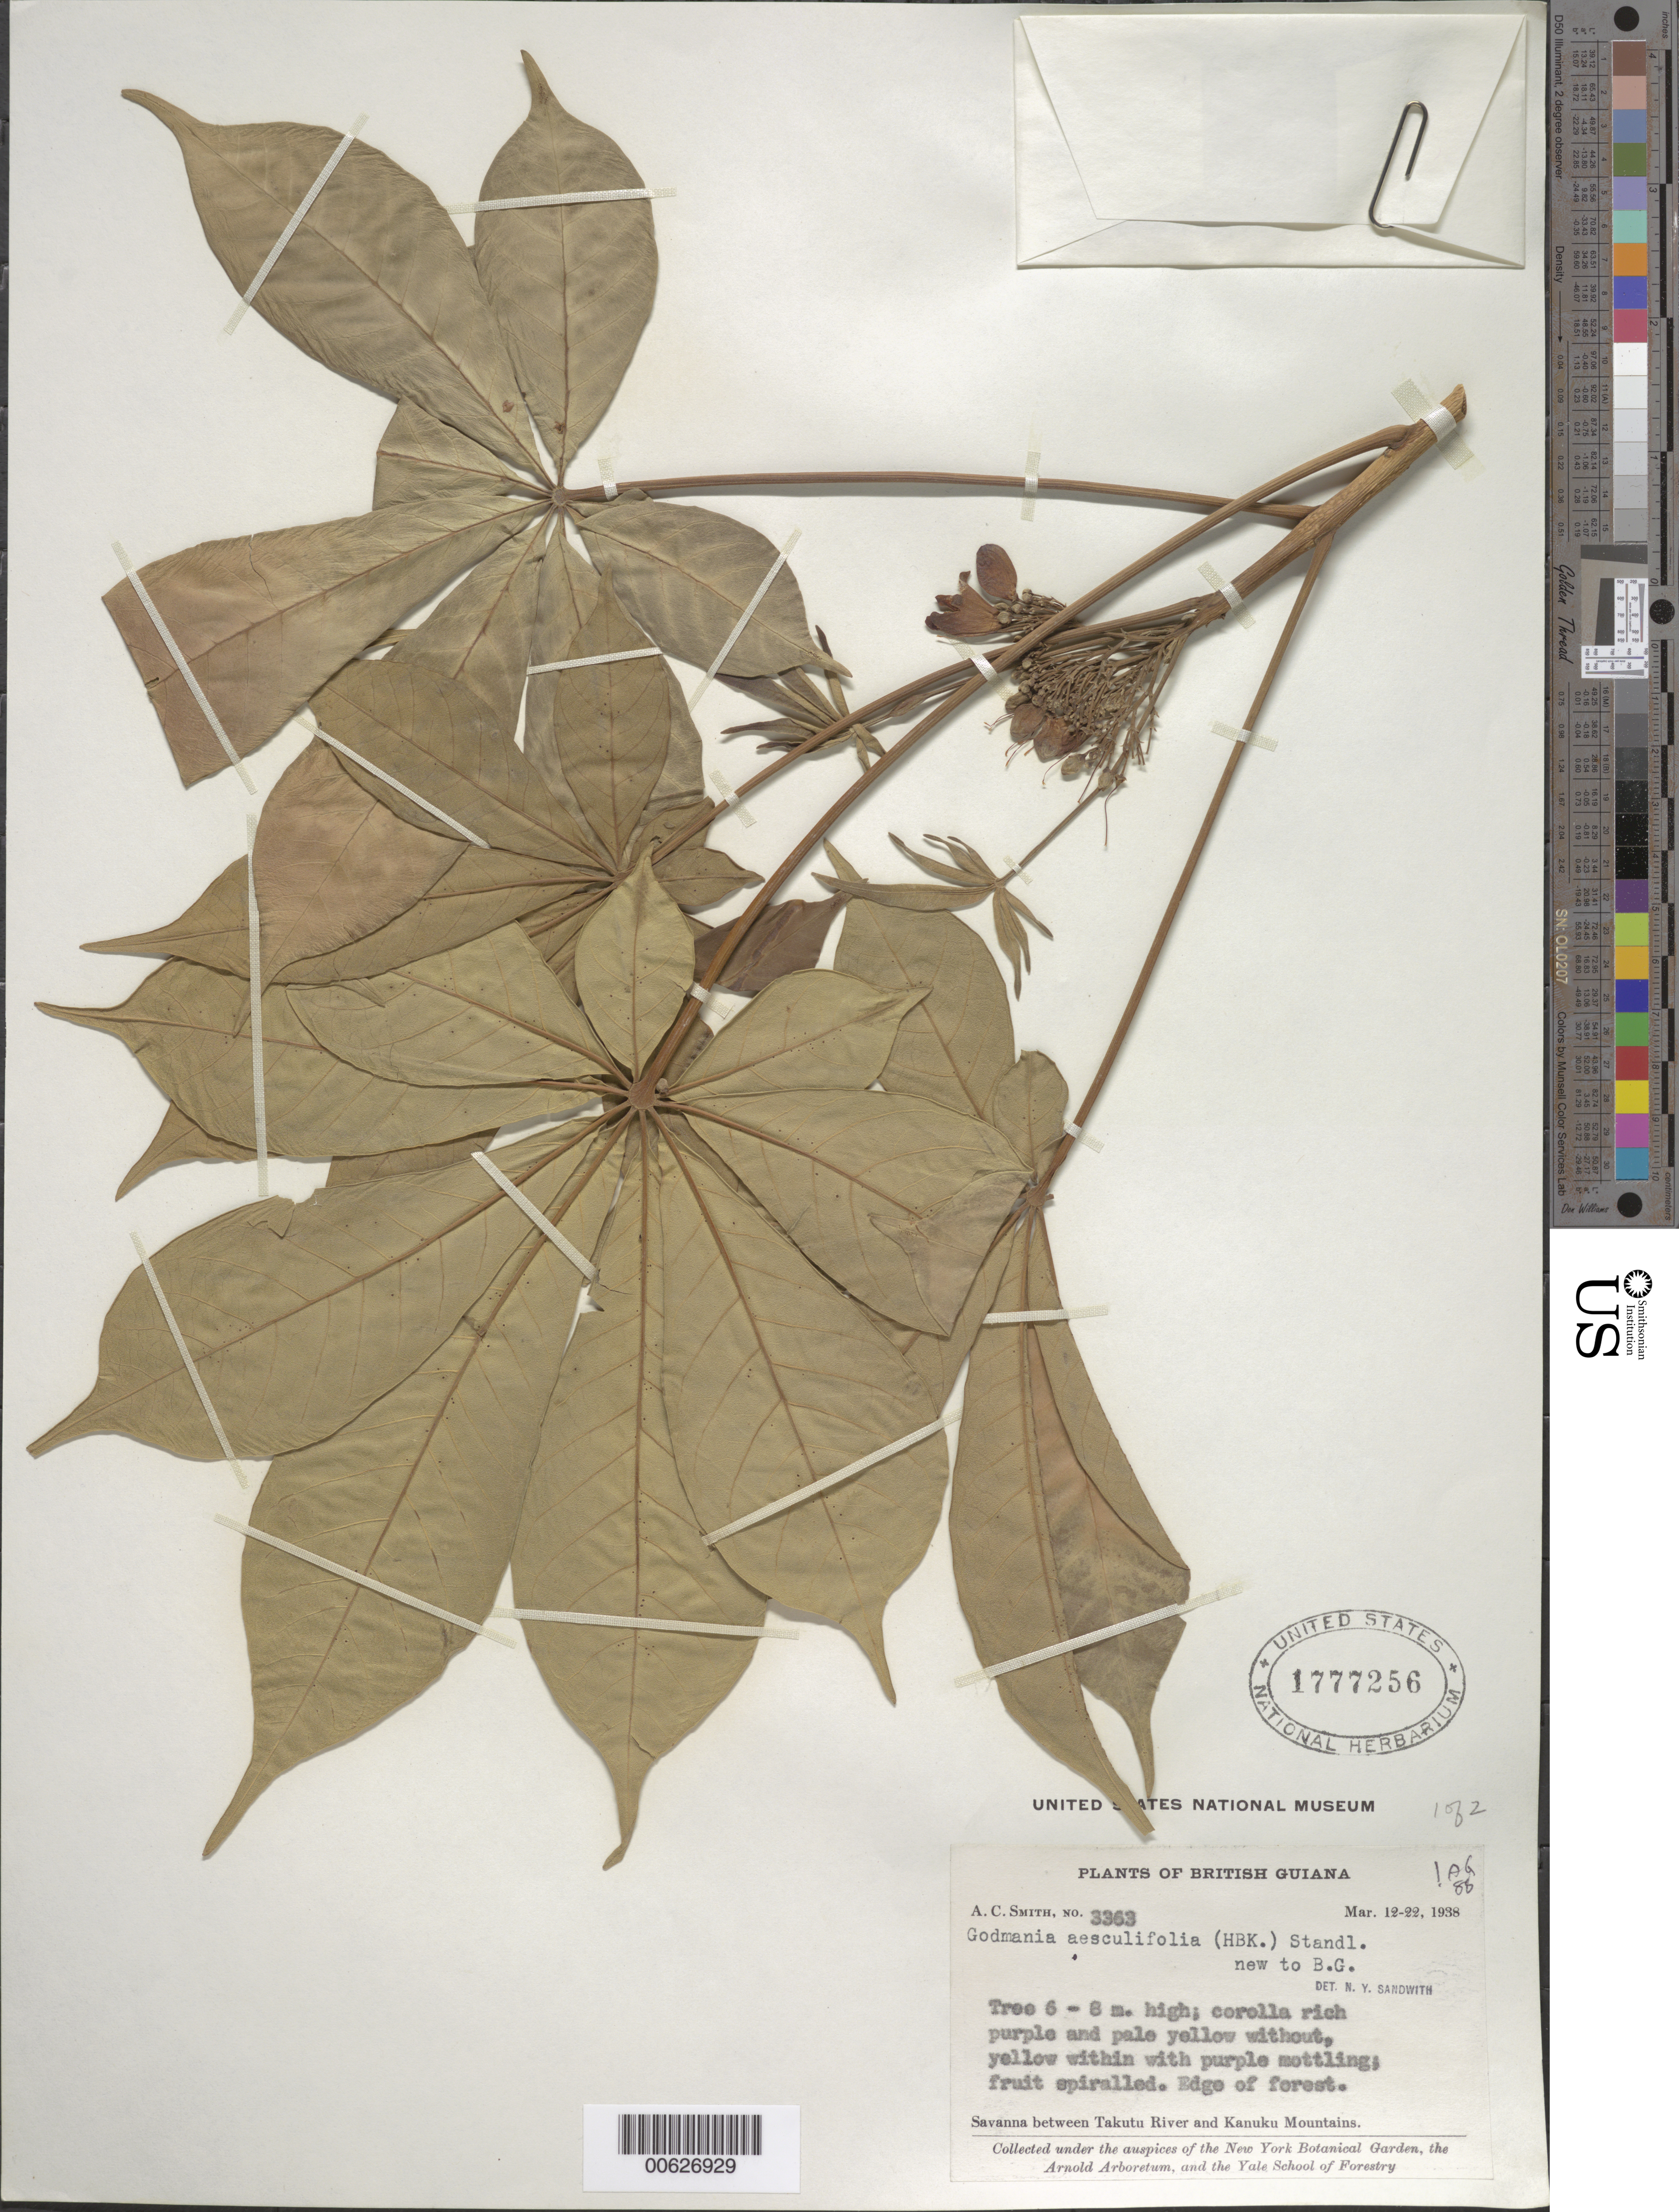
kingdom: Plantae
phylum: Tracheophyta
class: Magnoliopsida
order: Lamiales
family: Bignoniaceae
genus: Godmania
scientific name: Godmania aesculifolia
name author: Standl.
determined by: Gentry, A. H.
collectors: A. C. Smith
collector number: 3363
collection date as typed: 12-Mar-38 to 22-Mar-38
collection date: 1938-03-12/1938-03-22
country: Guyana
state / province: U. Takutu-U. Essequibo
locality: Kanuku Mts., savanna betw. mts. and Takutu R.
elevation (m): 200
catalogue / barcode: US 1777256